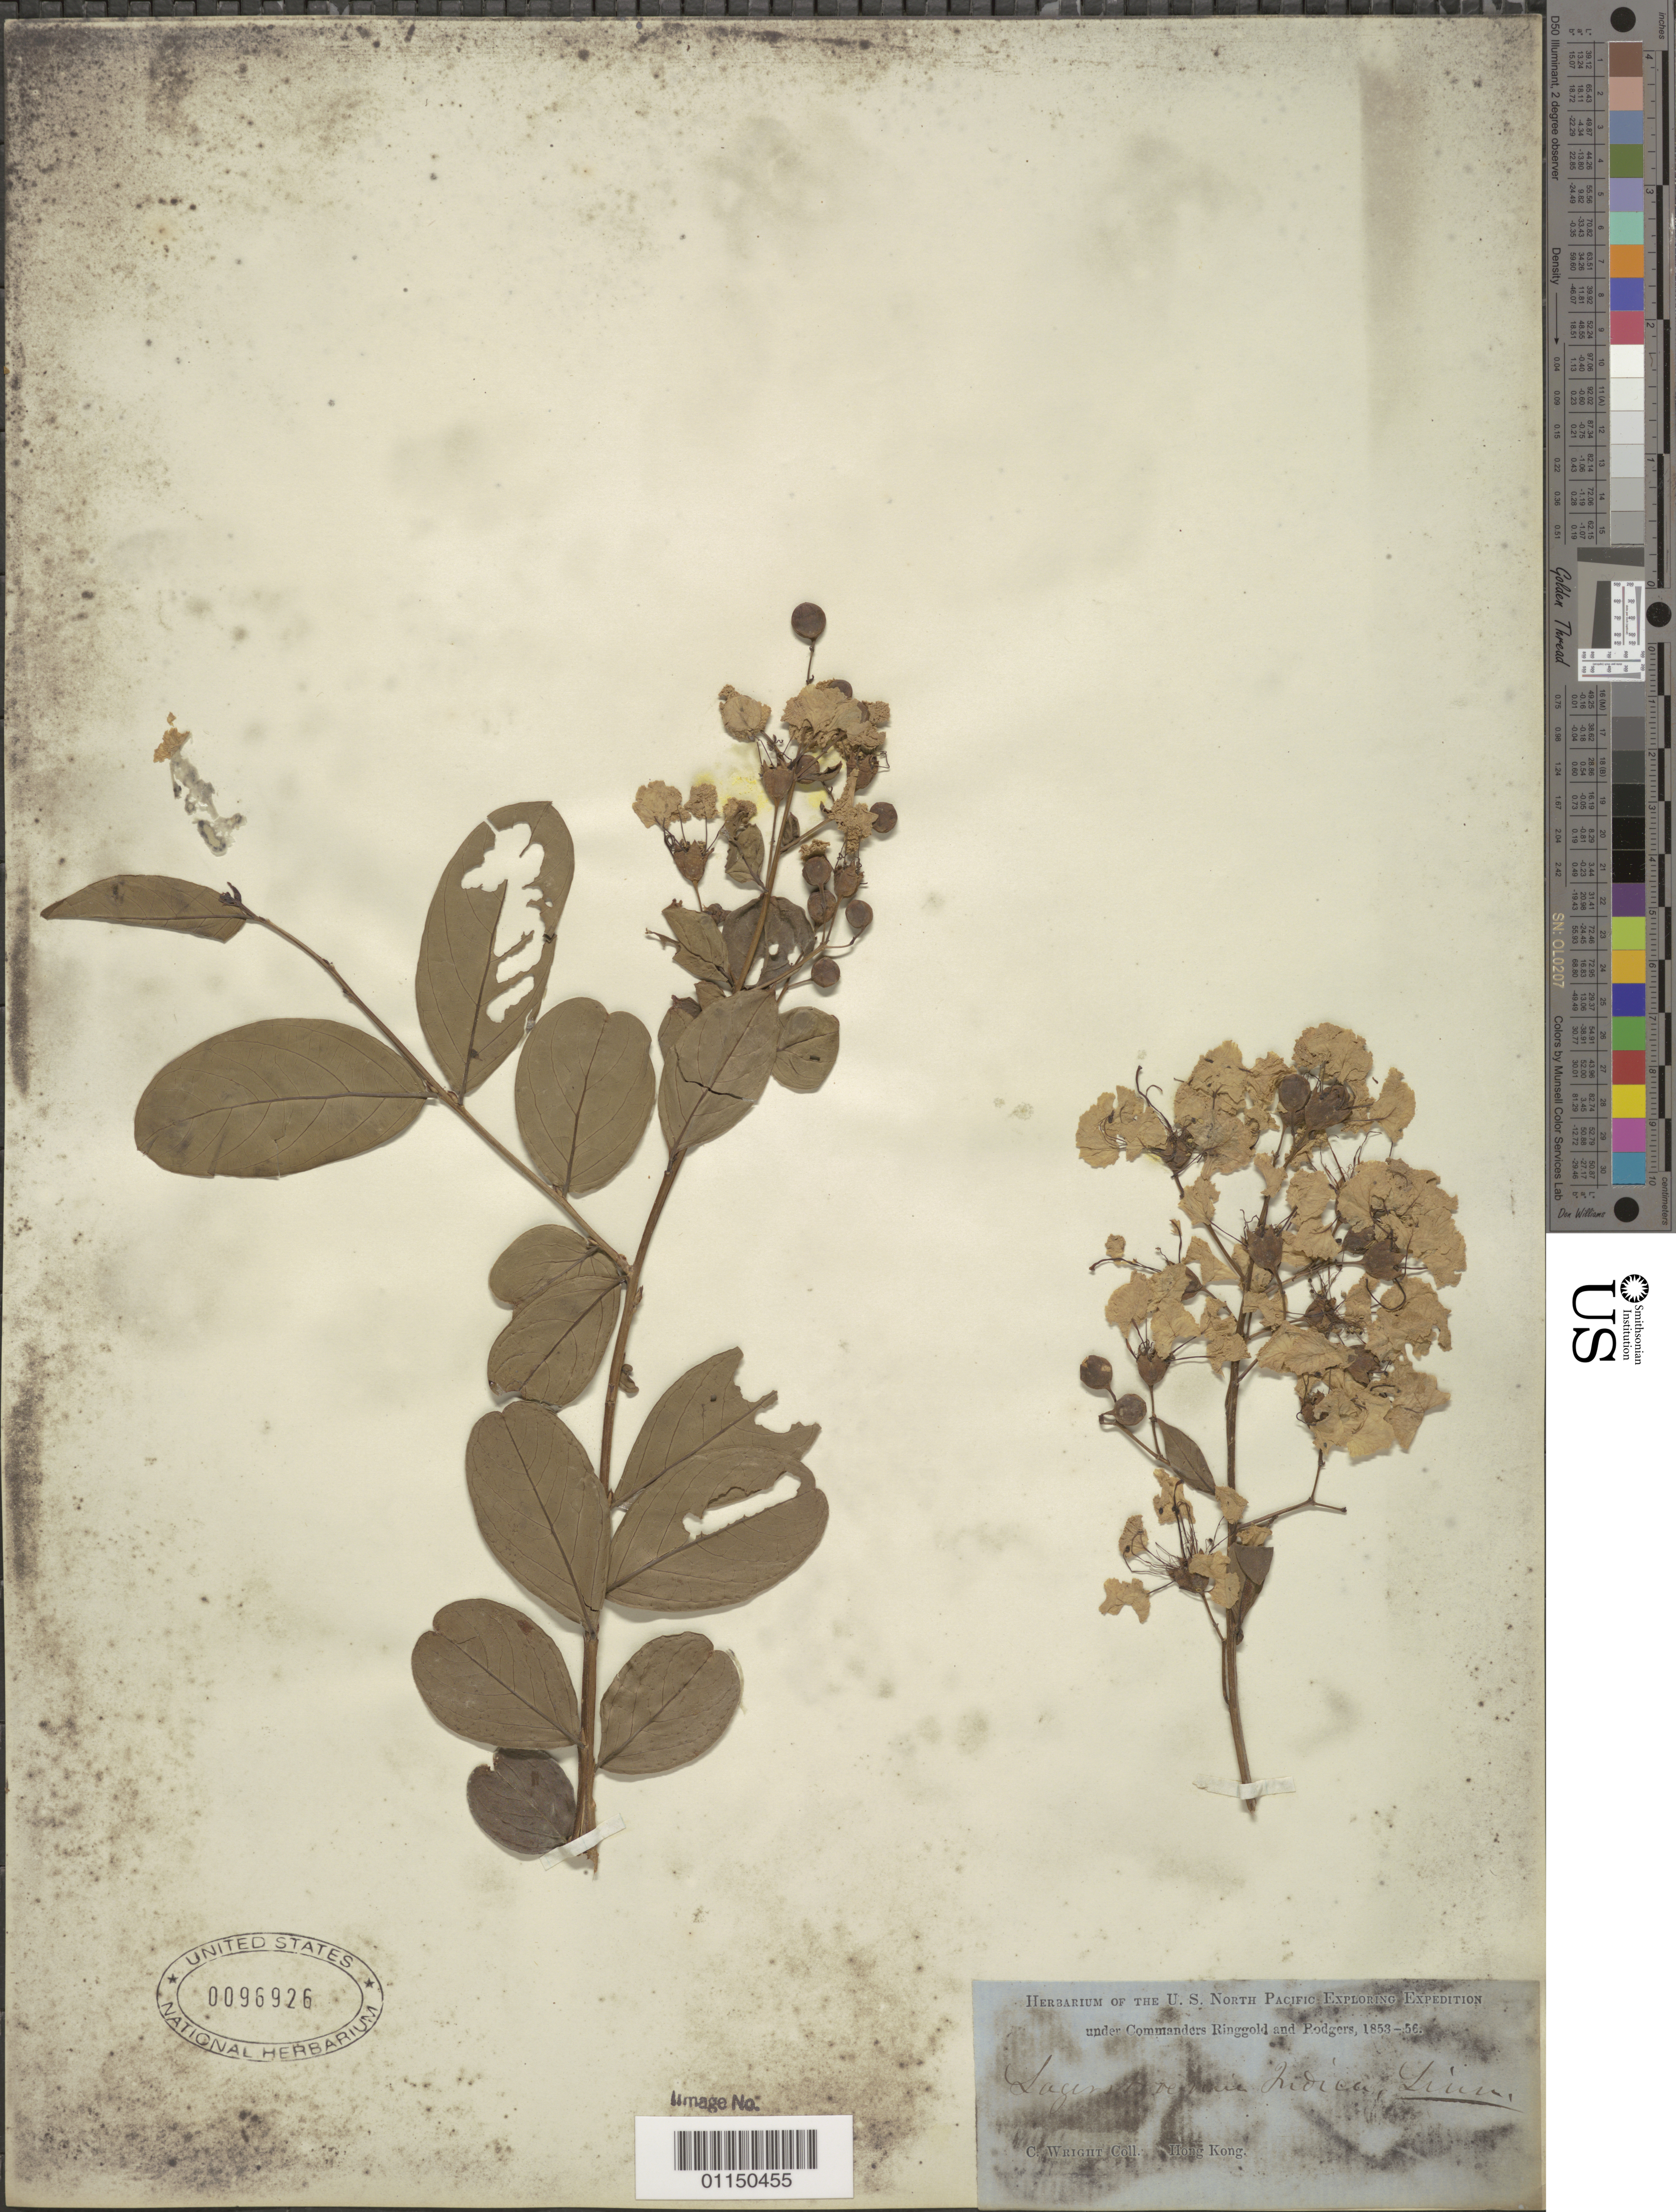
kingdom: Plantae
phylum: Tracheophyta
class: Magnoliopsida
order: Myrtales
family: Lythraceae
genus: Lagerstroemia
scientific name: Lagerstroemia indica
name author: L.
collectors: C. Wright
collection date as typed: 1853 to -- -- 1856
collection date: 1853/1856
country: China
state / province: Hong Kong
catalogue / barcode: US 96926